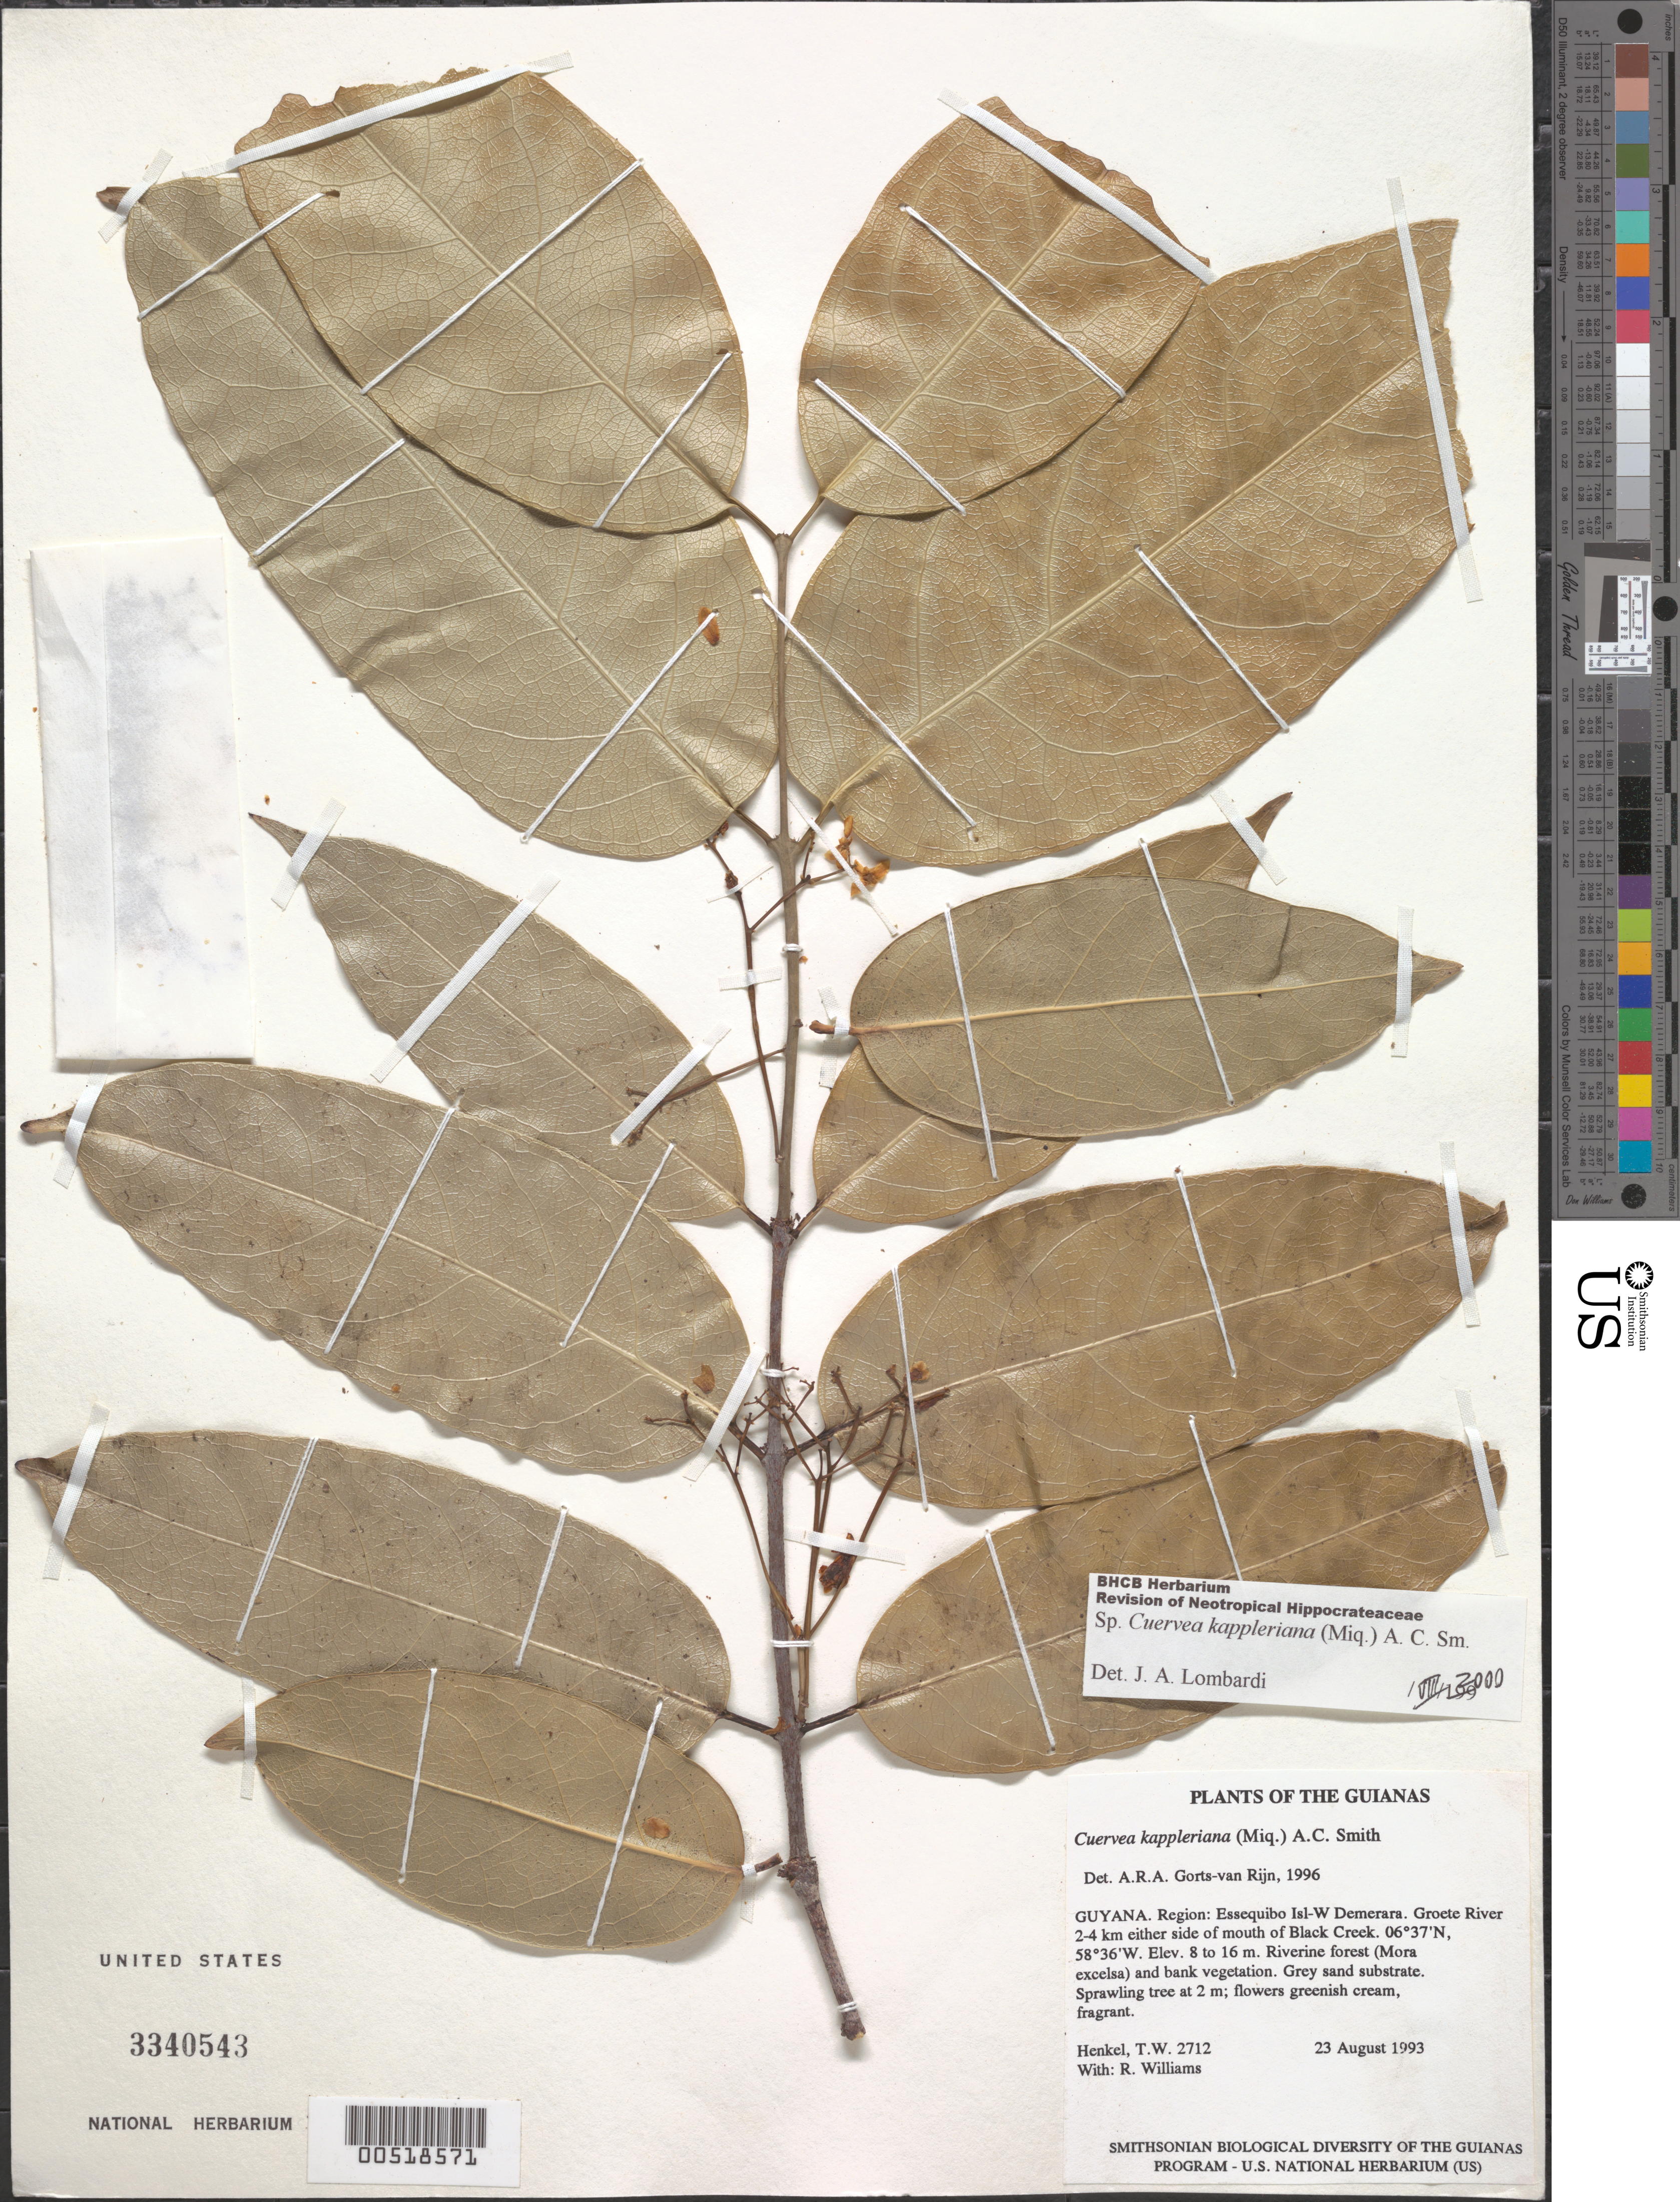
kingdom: Plantae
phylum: Tracheophyta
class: Magnoliopsida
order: Celastrales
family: Celastraceae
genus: Cuervea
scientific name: Cuervea kappleriana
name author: (Miq.) A.C. Sm.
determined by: Görts-van Rijn, A. R. A.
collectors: T. Henkel & R. Williams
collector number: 2712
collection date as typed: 23 August 1993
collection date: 1993-08-23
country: Guyana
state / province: Essequibo Isl-W. Demerara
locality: Groete River 2-4 km either side of mouth of Black Creek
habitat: Riverine forest (Mora excelsa) and bank vegetation. Grey sand substrate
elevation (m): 8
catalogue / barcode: US 3340543